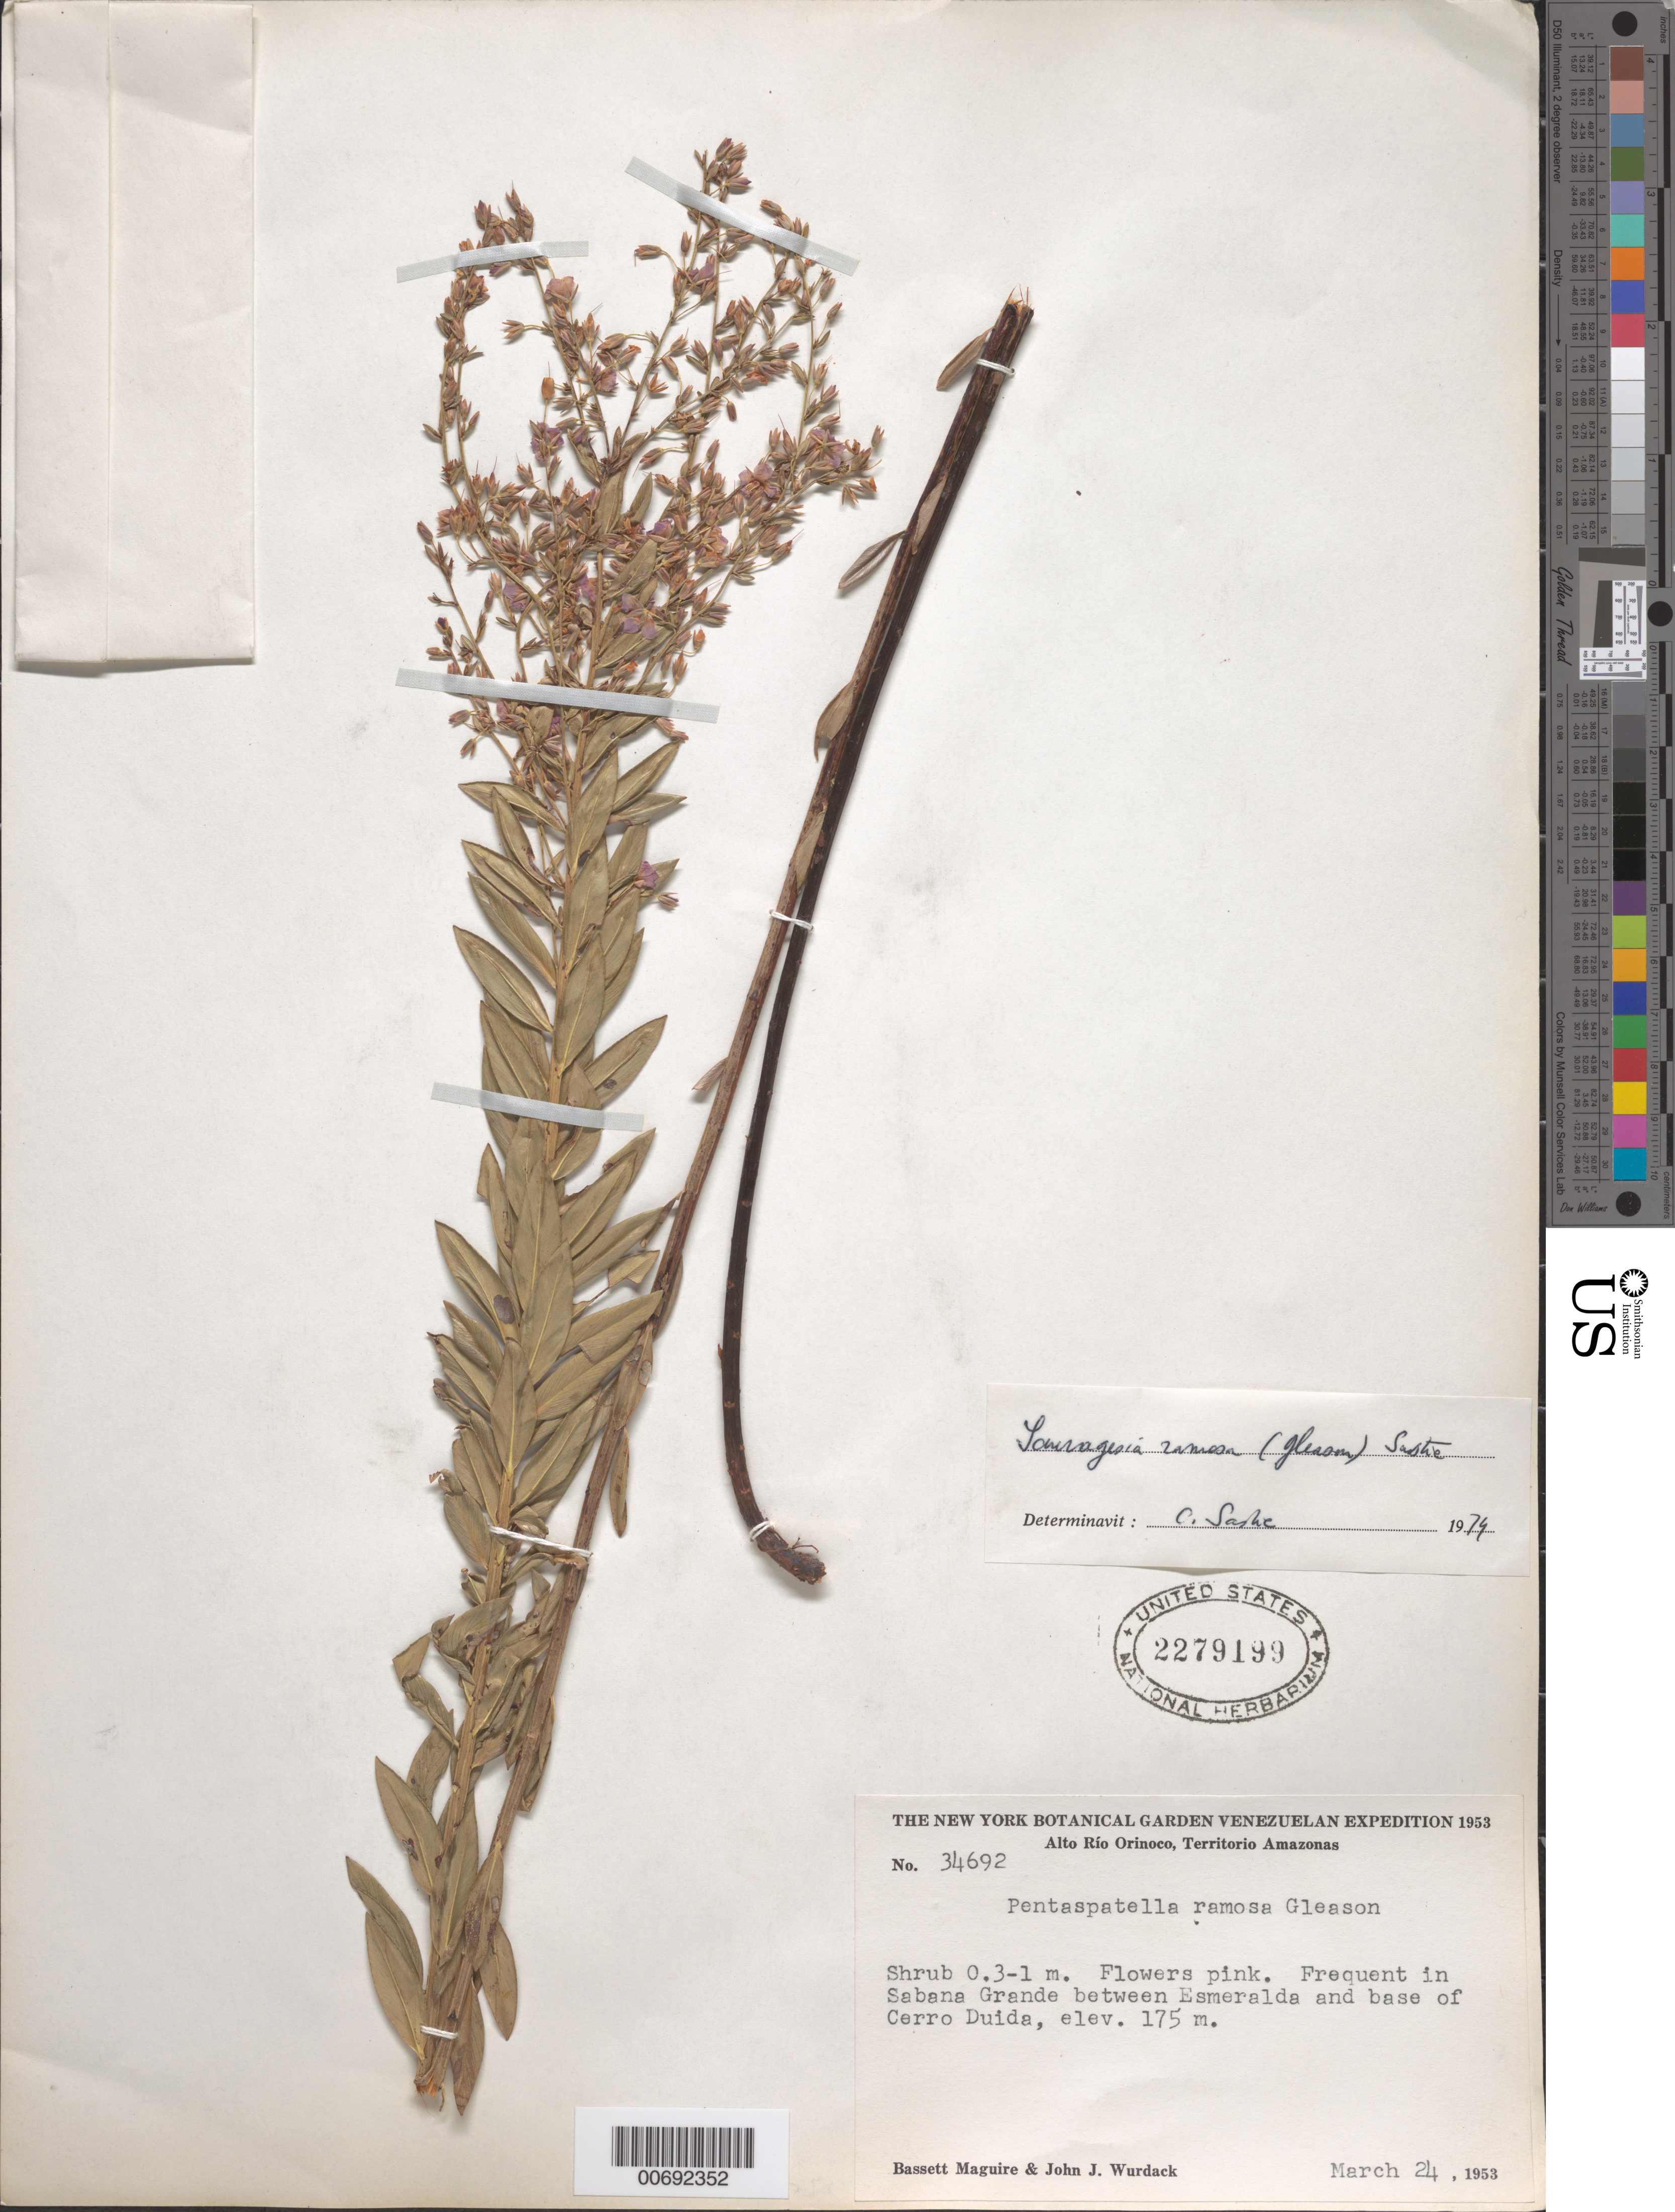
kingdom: Plantae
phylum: Tracheophyta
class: Magnoliopsida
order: Malpighiales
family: Ochnaceae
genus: Sauvagesia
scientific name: Sauvagesia ramosa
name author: (Gleason) Sastre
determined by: Sastre, C. H. L.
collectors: B. Maguire & J. J. Wurdack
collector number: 34692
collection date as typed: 24-Mar-53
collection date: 1953-03-24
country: Venezuela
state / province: Amazonas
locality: Alto Río Orinoco, Sabana Grande, betw. Esmeralda & Cerro Duida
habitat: Savanna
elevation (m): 175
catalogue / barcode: US 2279199